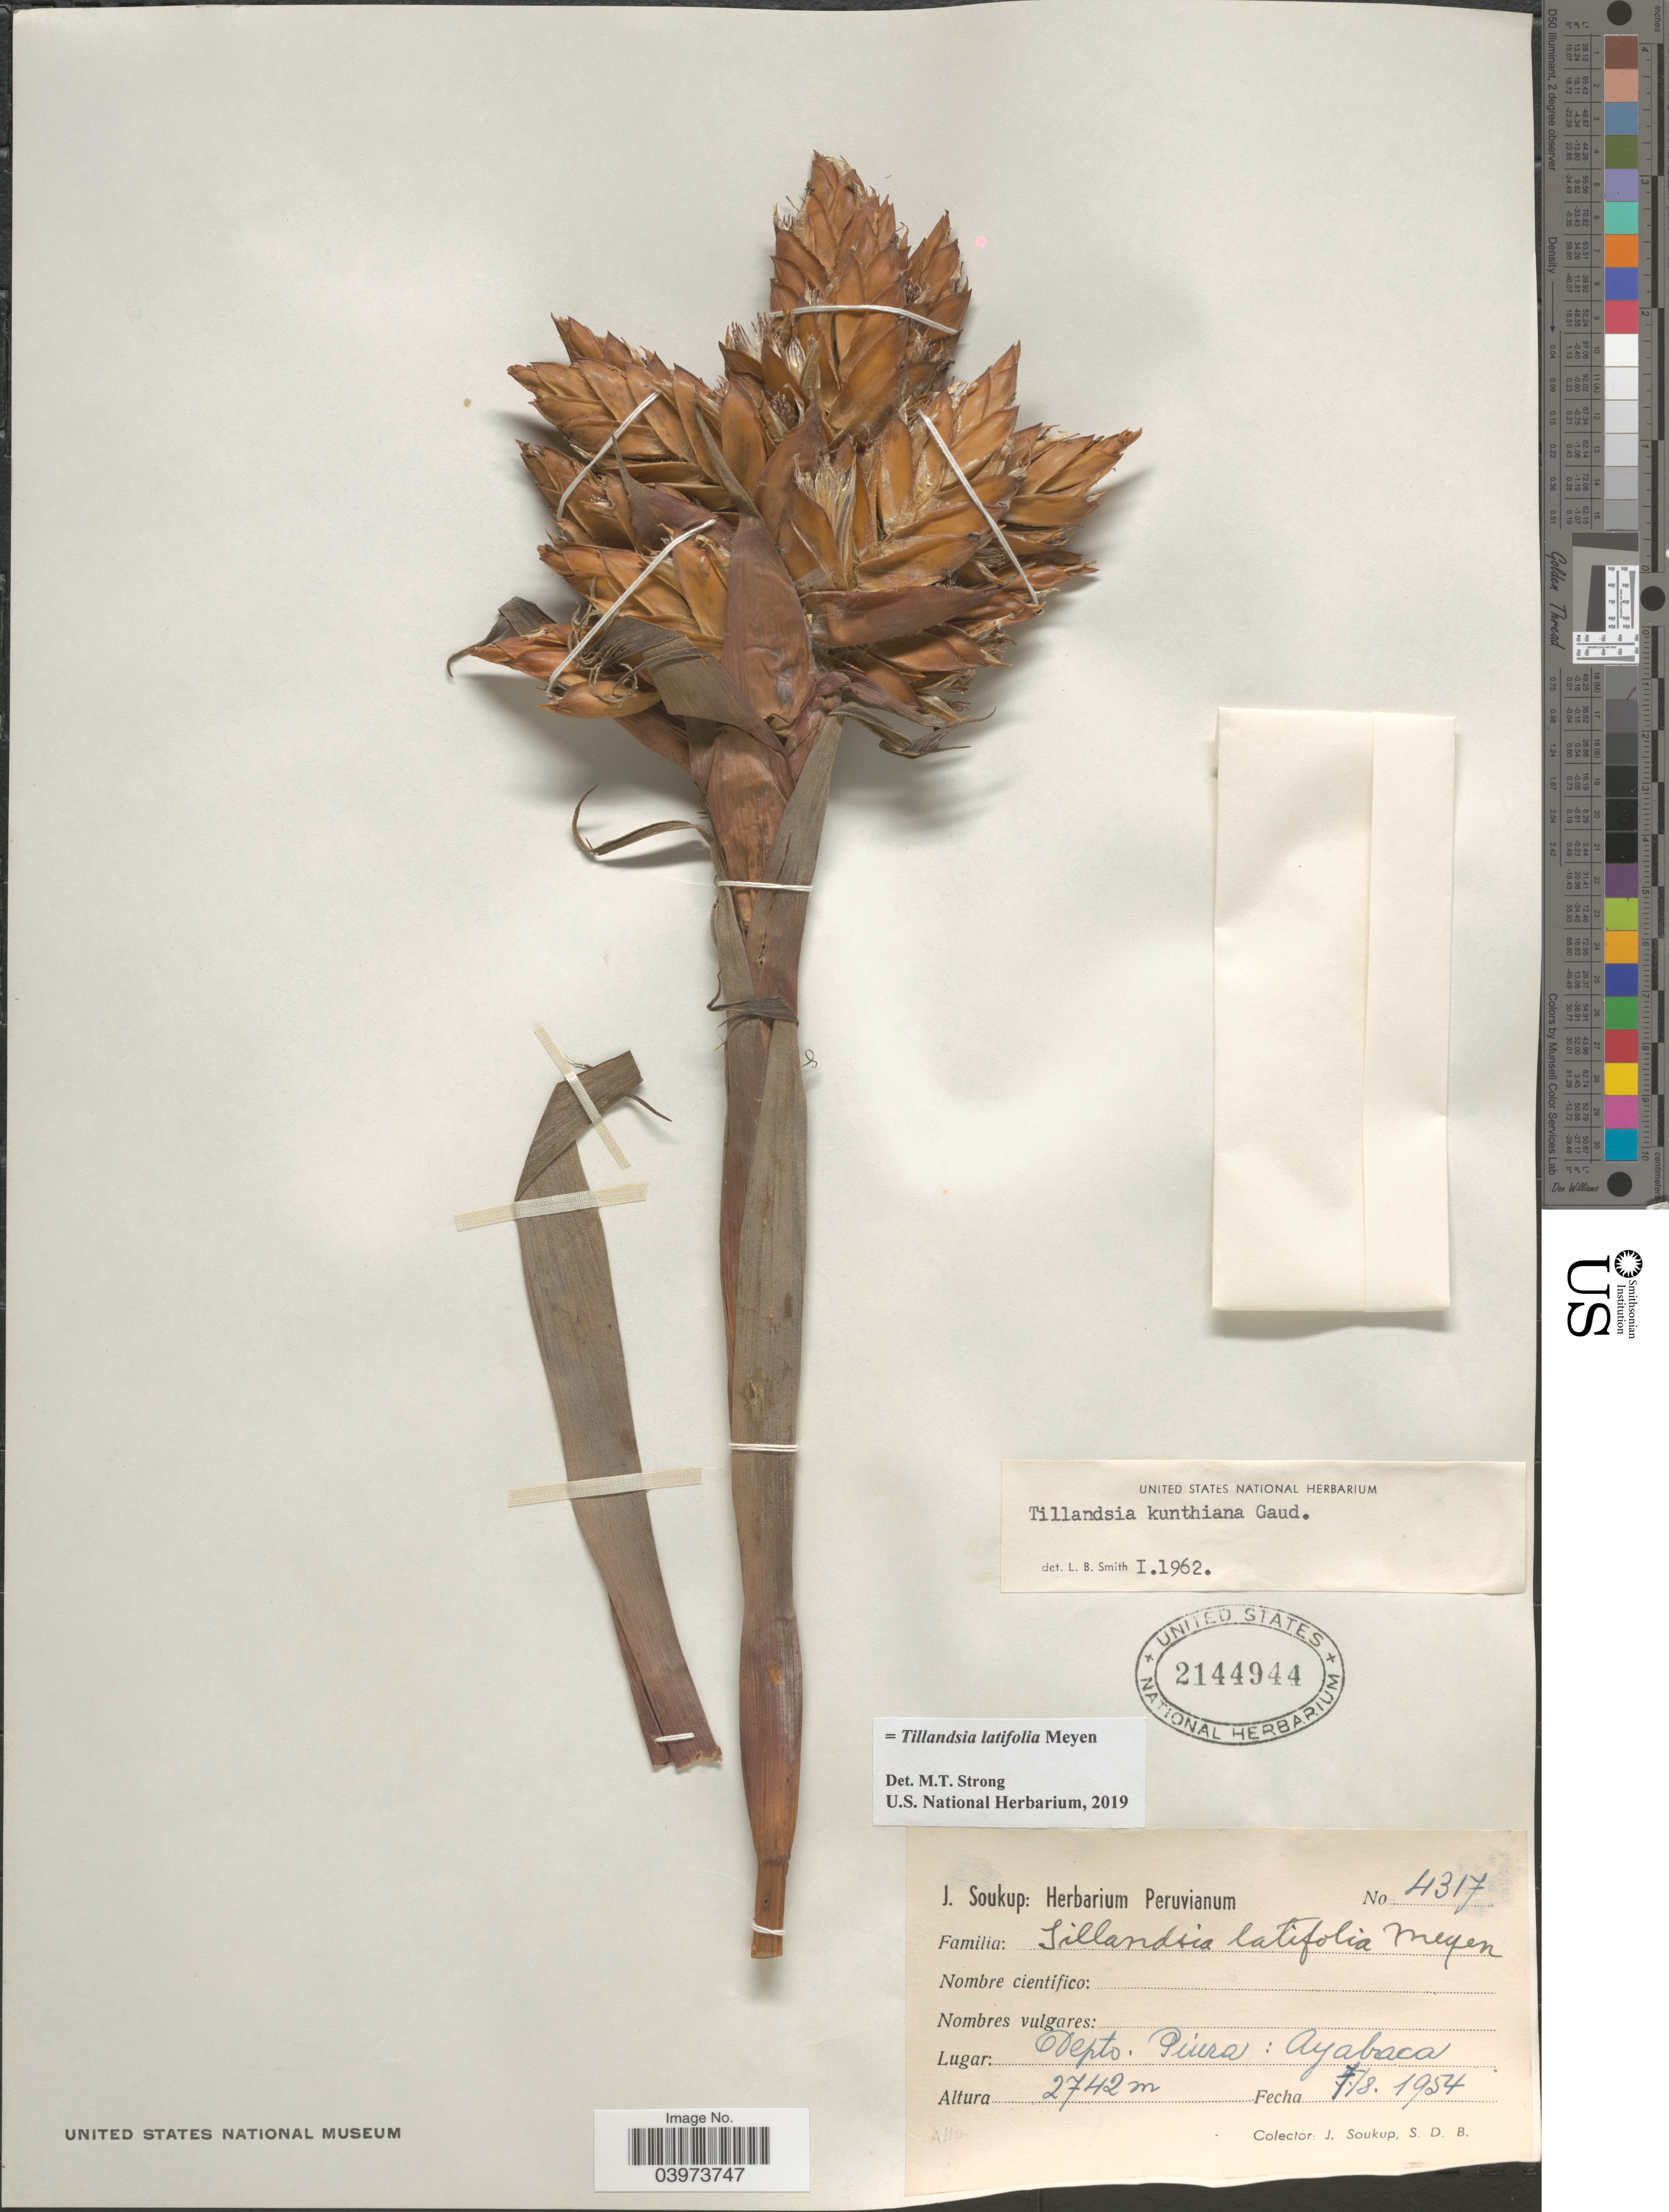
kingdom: Plantae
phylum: Tracheophyta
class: Liliopsida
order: Poales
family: Bromeliaceae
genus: Tillandsia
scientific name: Tillandsia latifolia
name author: Meyen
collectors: J. Soukup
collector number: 4317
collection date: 1954-08-07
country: Peru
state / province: Piura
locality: Depto. Piura: Ayabaca.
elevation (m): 2742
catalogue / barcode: US 2144944